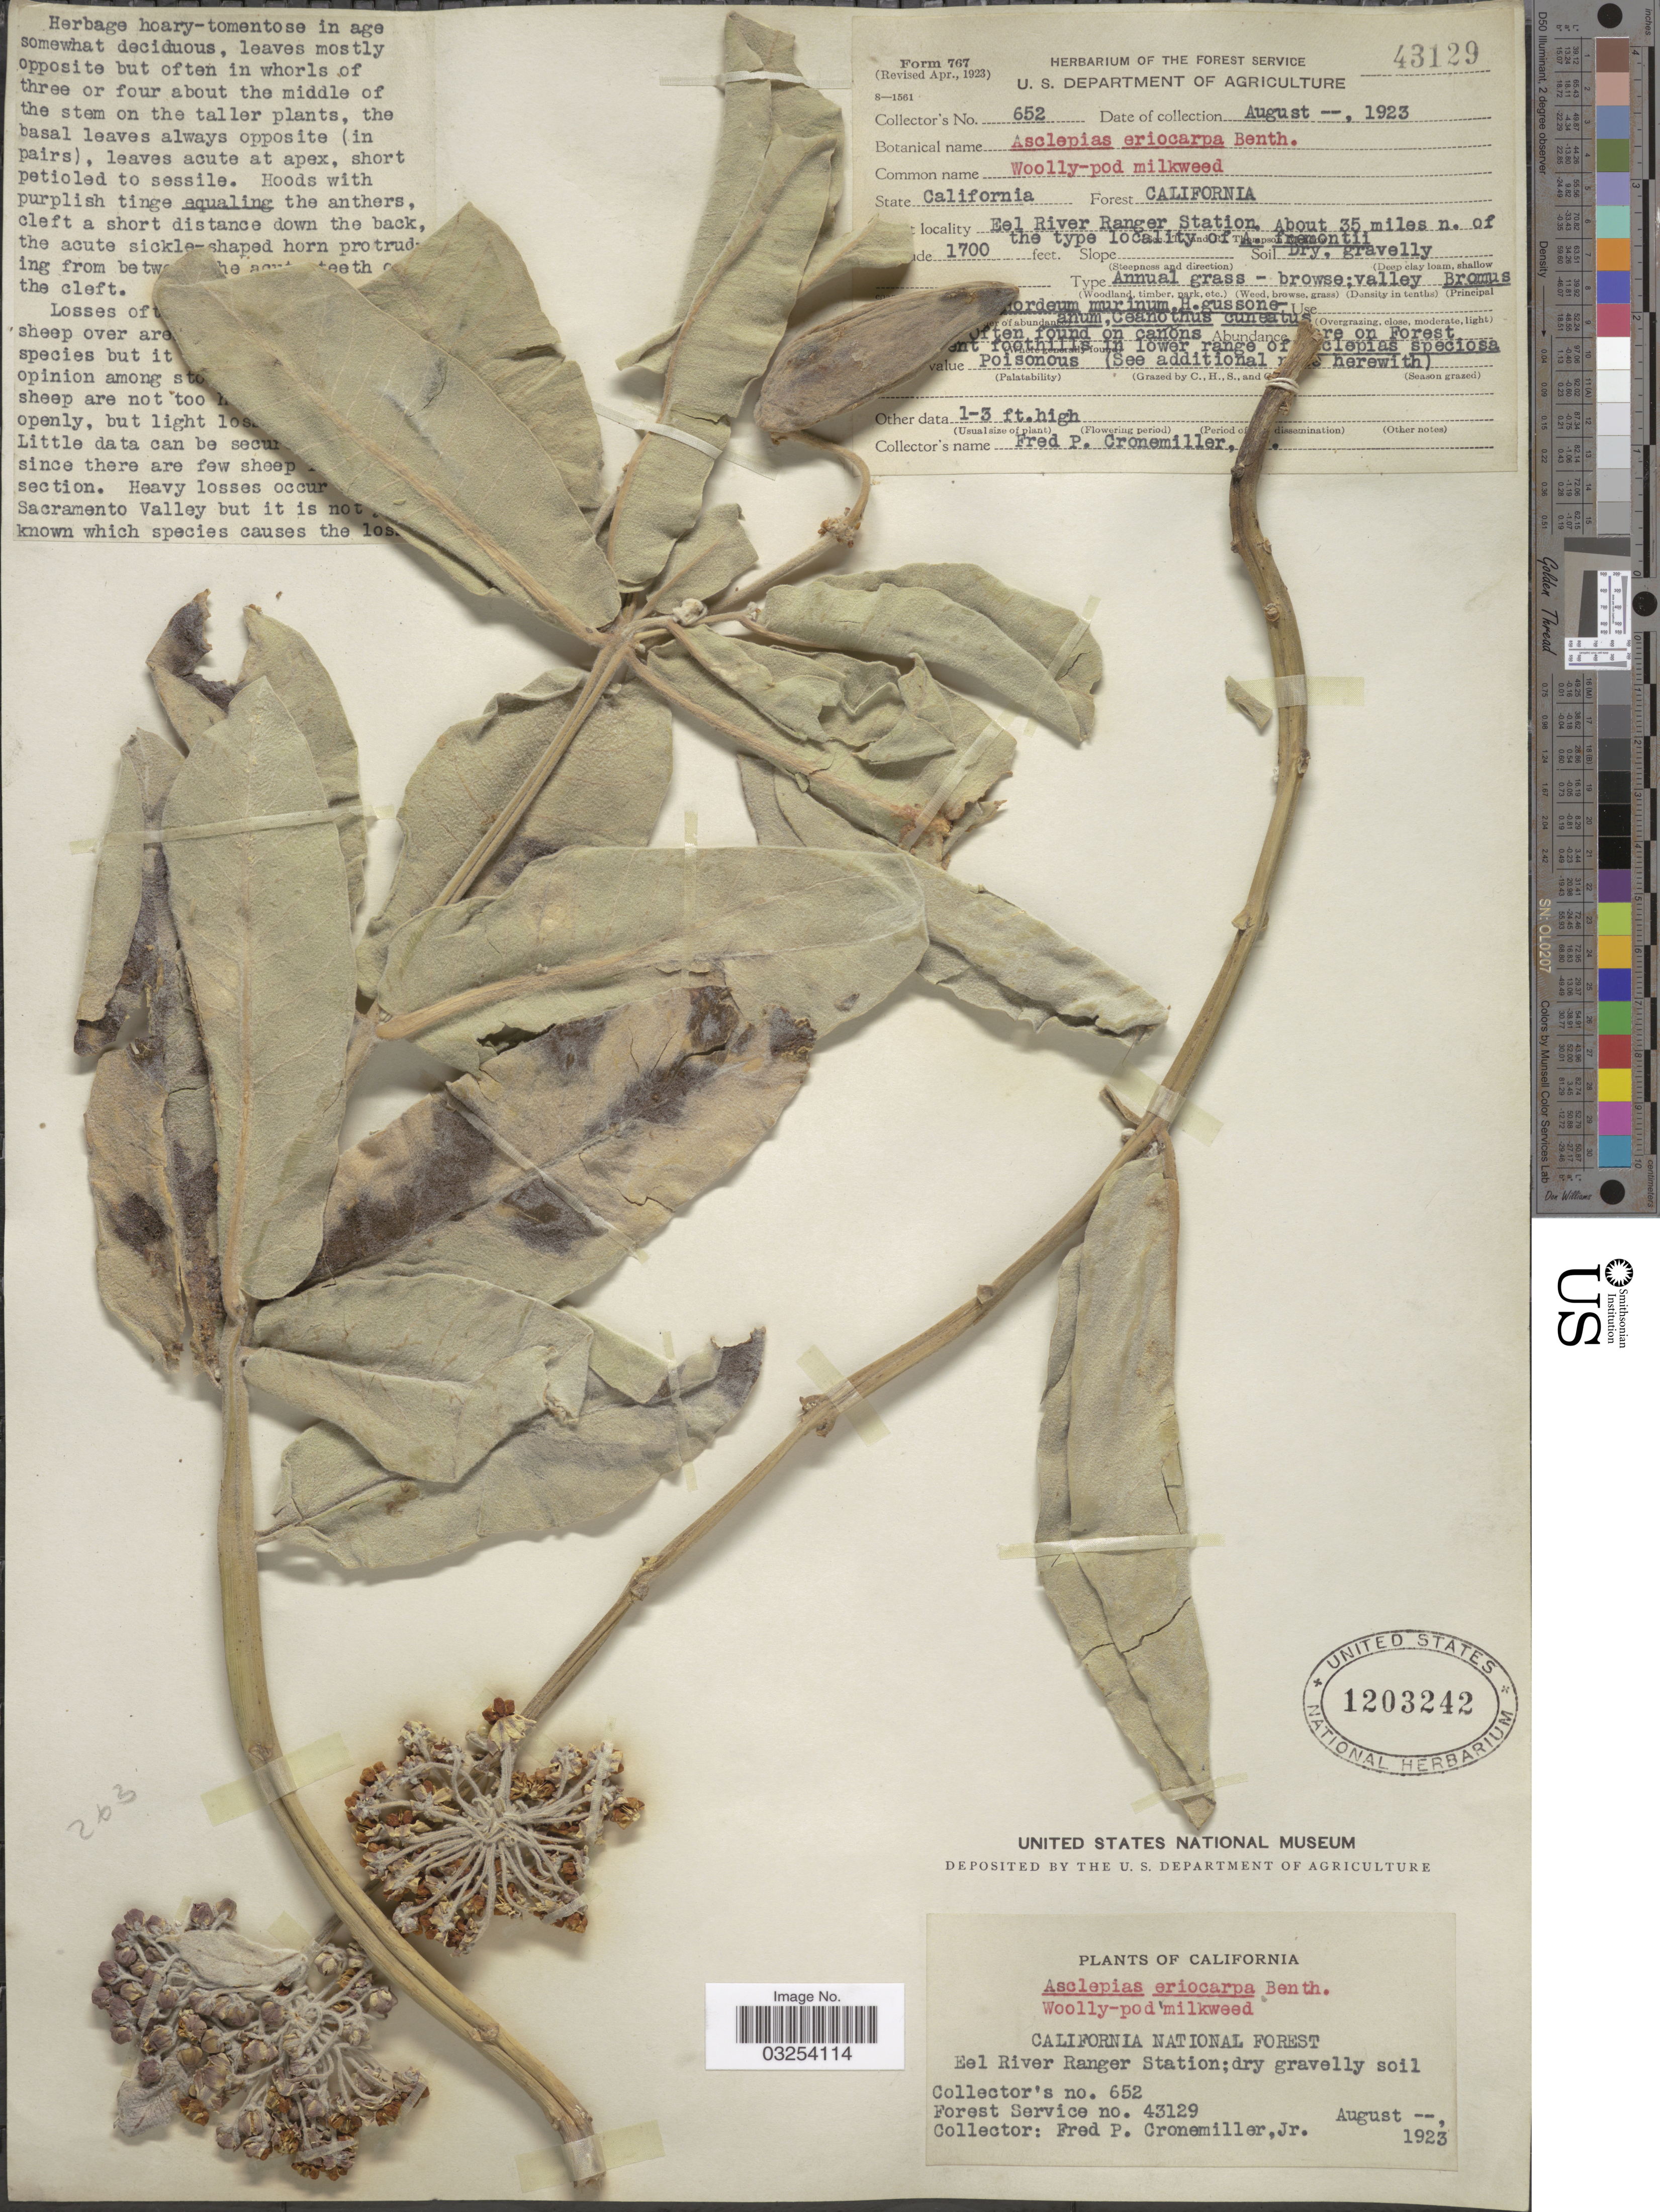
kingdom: Plantae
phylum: Tracheophyta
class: Magnoliopsida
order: Gentianales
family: Apocynaceae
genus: Asclepias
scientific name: Asclepias eriocarpa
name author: Benth.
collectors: F. Cronemiller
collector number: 652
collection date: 1923-08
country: United States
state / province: California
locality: Forest California. Eel River Ranger Station. About 35 miles n. of the type locality of A.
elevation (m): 518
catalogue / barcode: US 1203242